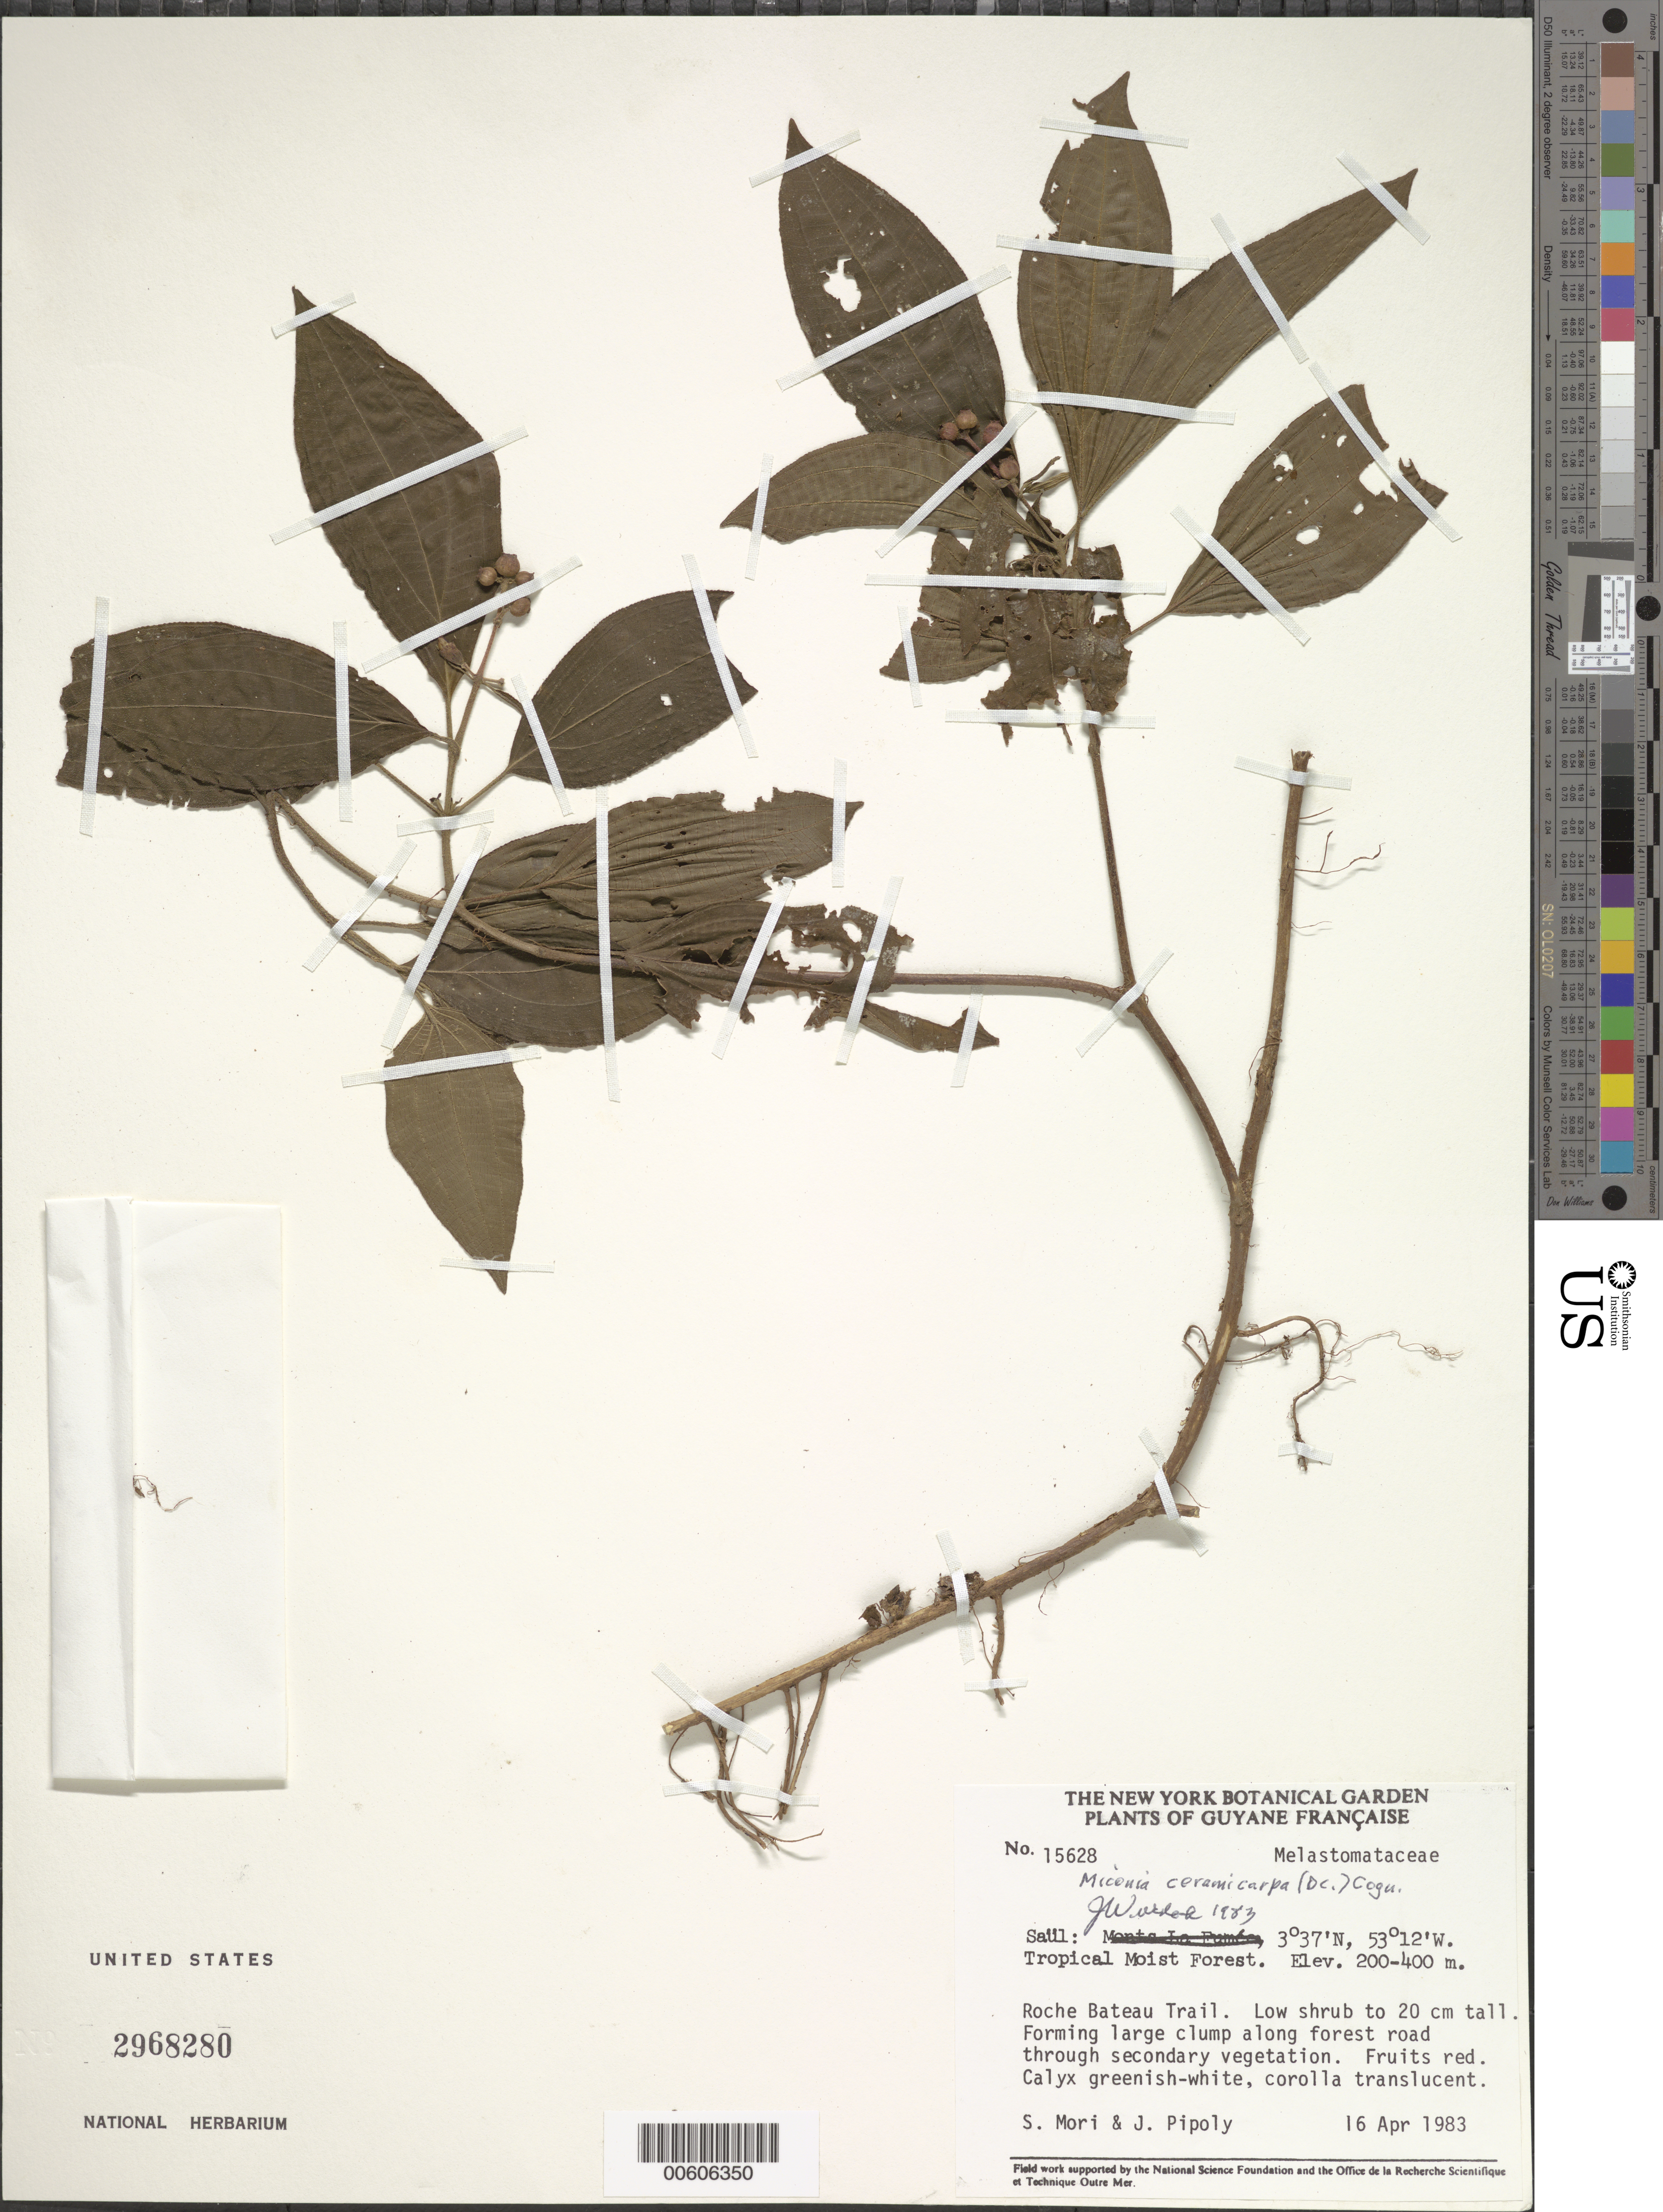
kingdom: Plantae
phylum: Tracheophyta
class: Magnoliopsida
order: Myrtales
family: Melastomataceae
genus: Miconia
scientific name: Miconia ceramicarpa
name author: (DC.) Cogn.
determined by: Wurdack, John J., (US), US (UNITED STATES)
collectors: S. Mori & J. J. Pipoly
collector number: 15628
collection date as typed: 16-Apr-83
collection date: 1983-04-16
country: French Guiana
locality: Saül, Roche Bateau Trail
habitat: Tropical moist forest. Along forest road thorugh secondary vegetation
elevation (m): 200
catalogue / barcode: US 2968280